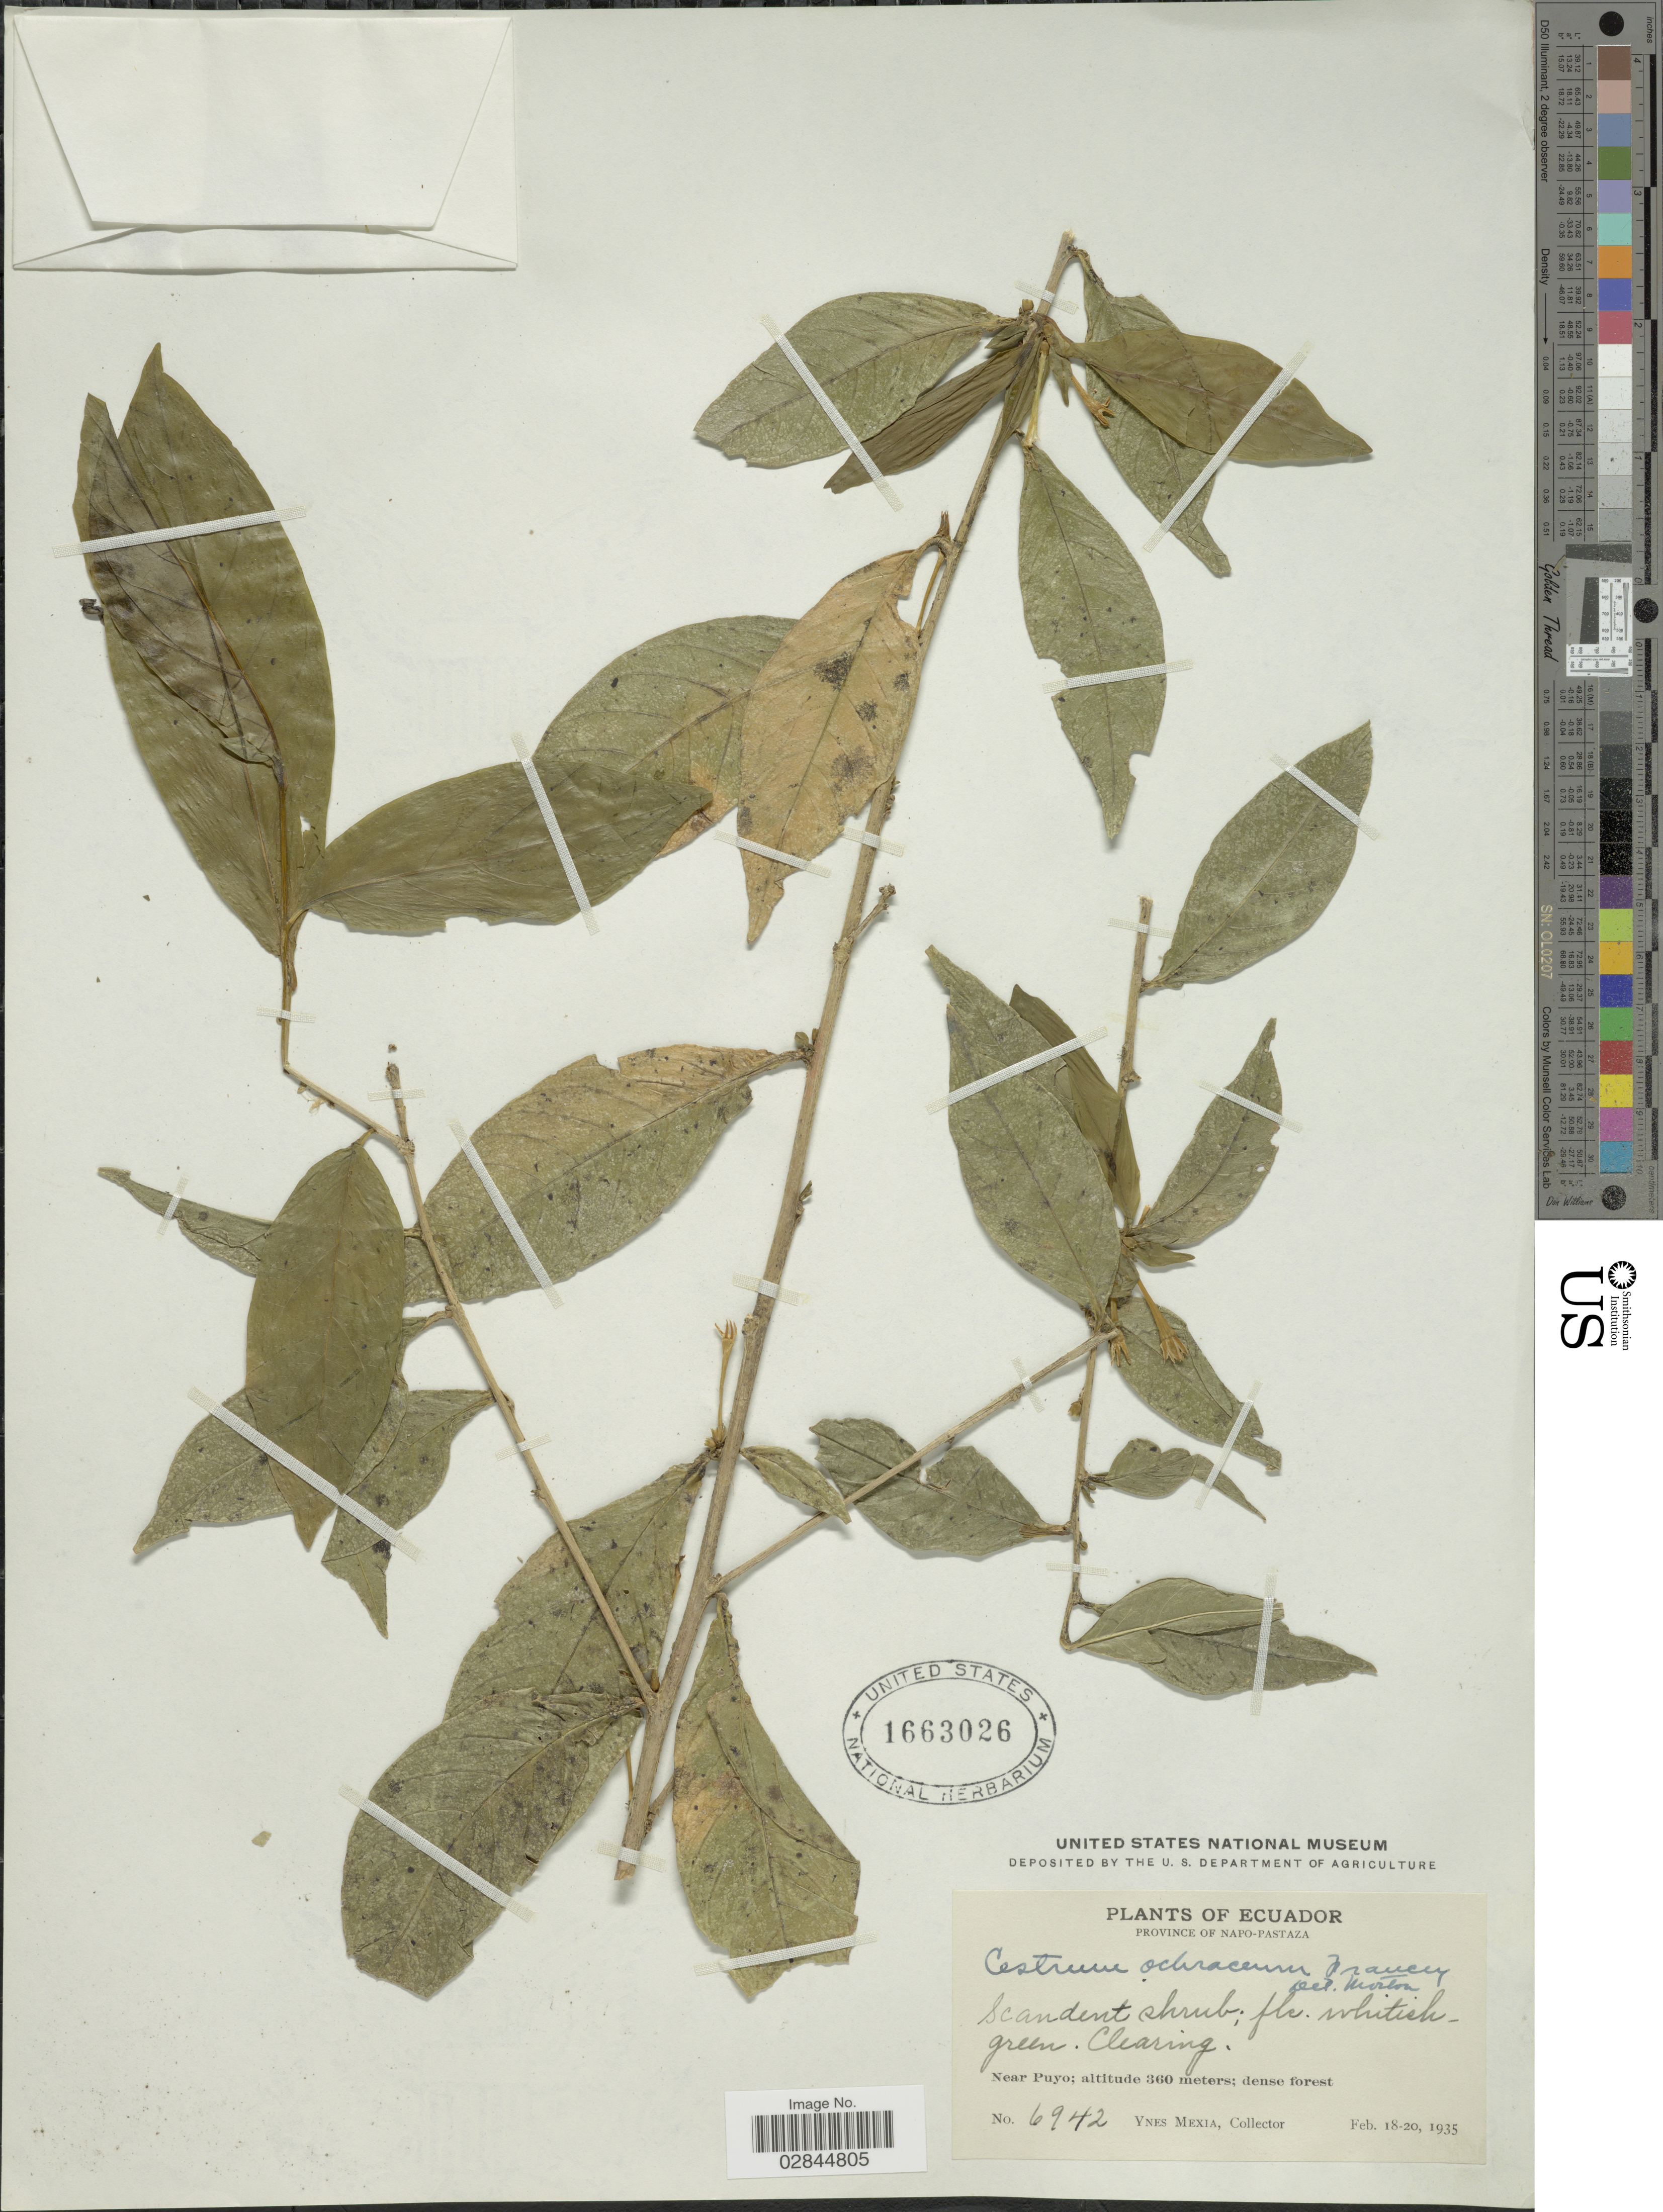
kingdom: Plantae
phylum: Tracheophyta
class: Magnoliopsida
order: Solanales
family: Solanaceae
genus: Cestrum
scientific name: Cestrum ochraceum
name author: Francey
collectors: Y. Mexia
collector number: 6942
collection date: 1935-02-18/1935-02-20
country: Ecuador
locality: Province of Napo-Pastaza. Near Puyo.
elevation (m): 360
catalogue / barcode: US 1663026